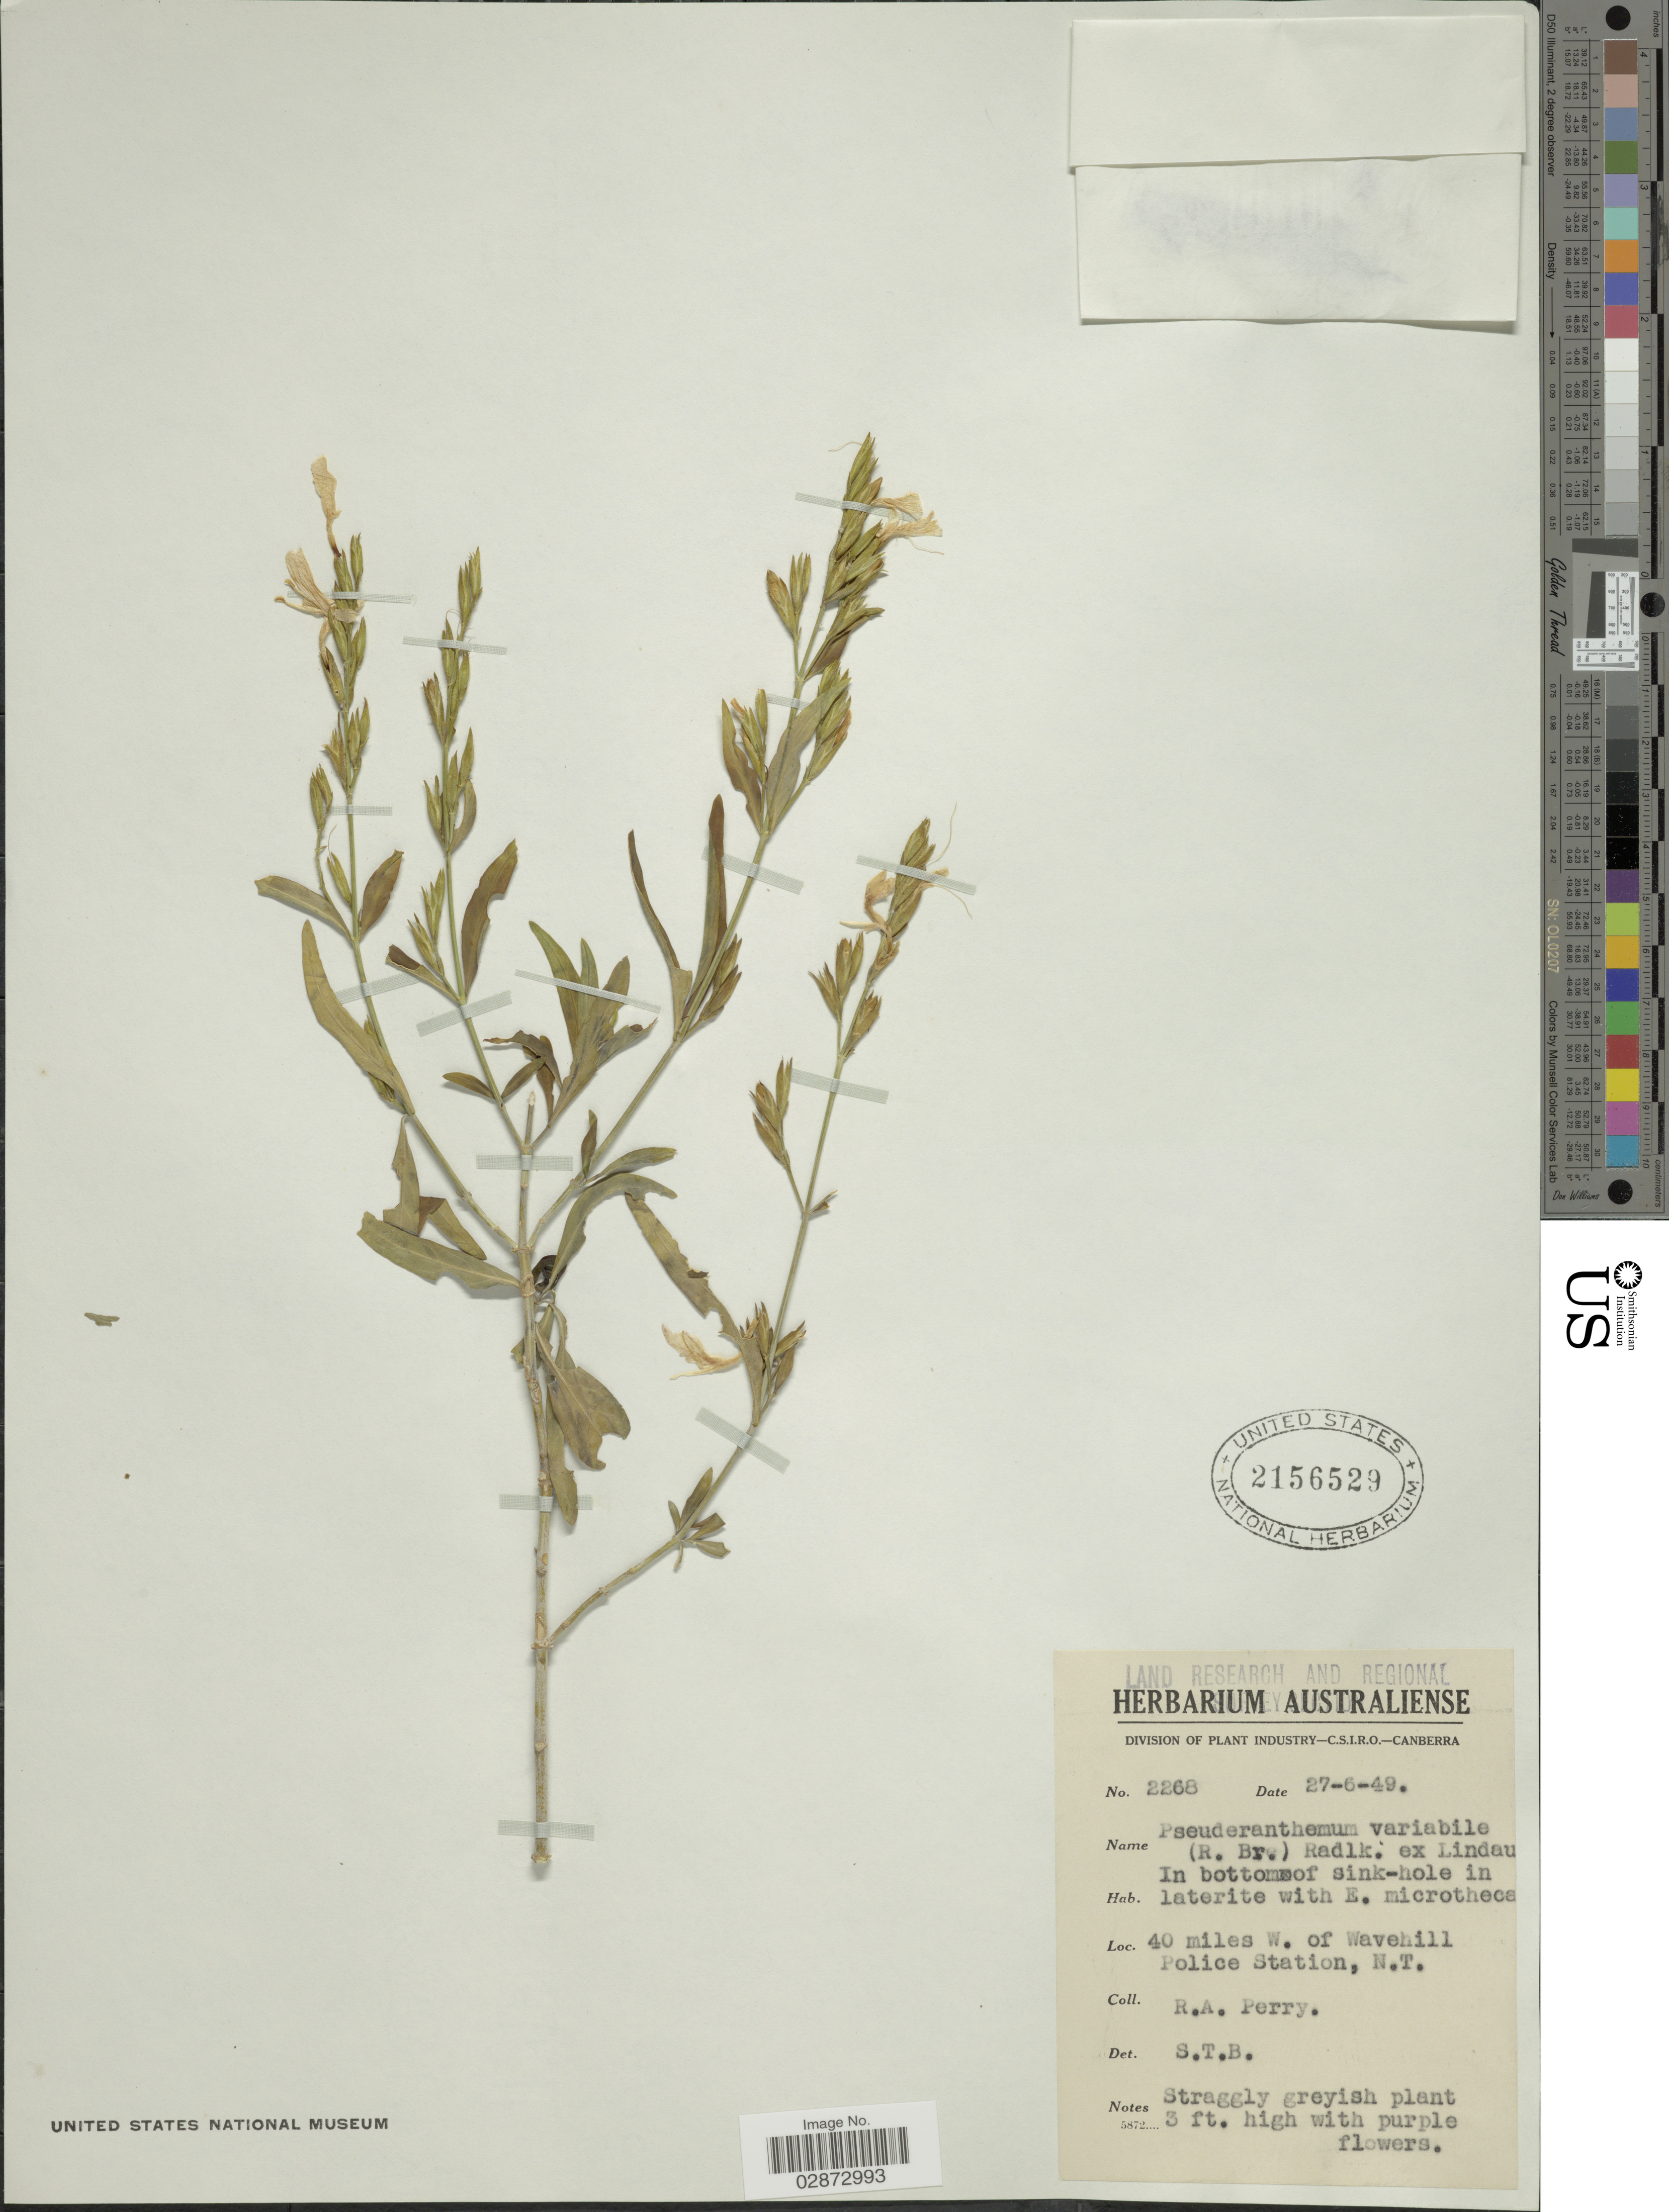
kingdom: Plantae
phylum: Tracheophyta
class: Magnoliopsida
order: Lamiales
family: Acanthaceae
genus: Hypoestes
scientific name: Hypoestes floribunda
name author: R. Br.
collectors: Perry, R. A.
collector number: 2268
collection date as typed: Transcribed d/m/y: 27/6/49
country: Australia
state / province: Northern Territory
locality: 40 miles W. of Wavehill Police Station, N.T.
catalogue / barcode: US 2156529